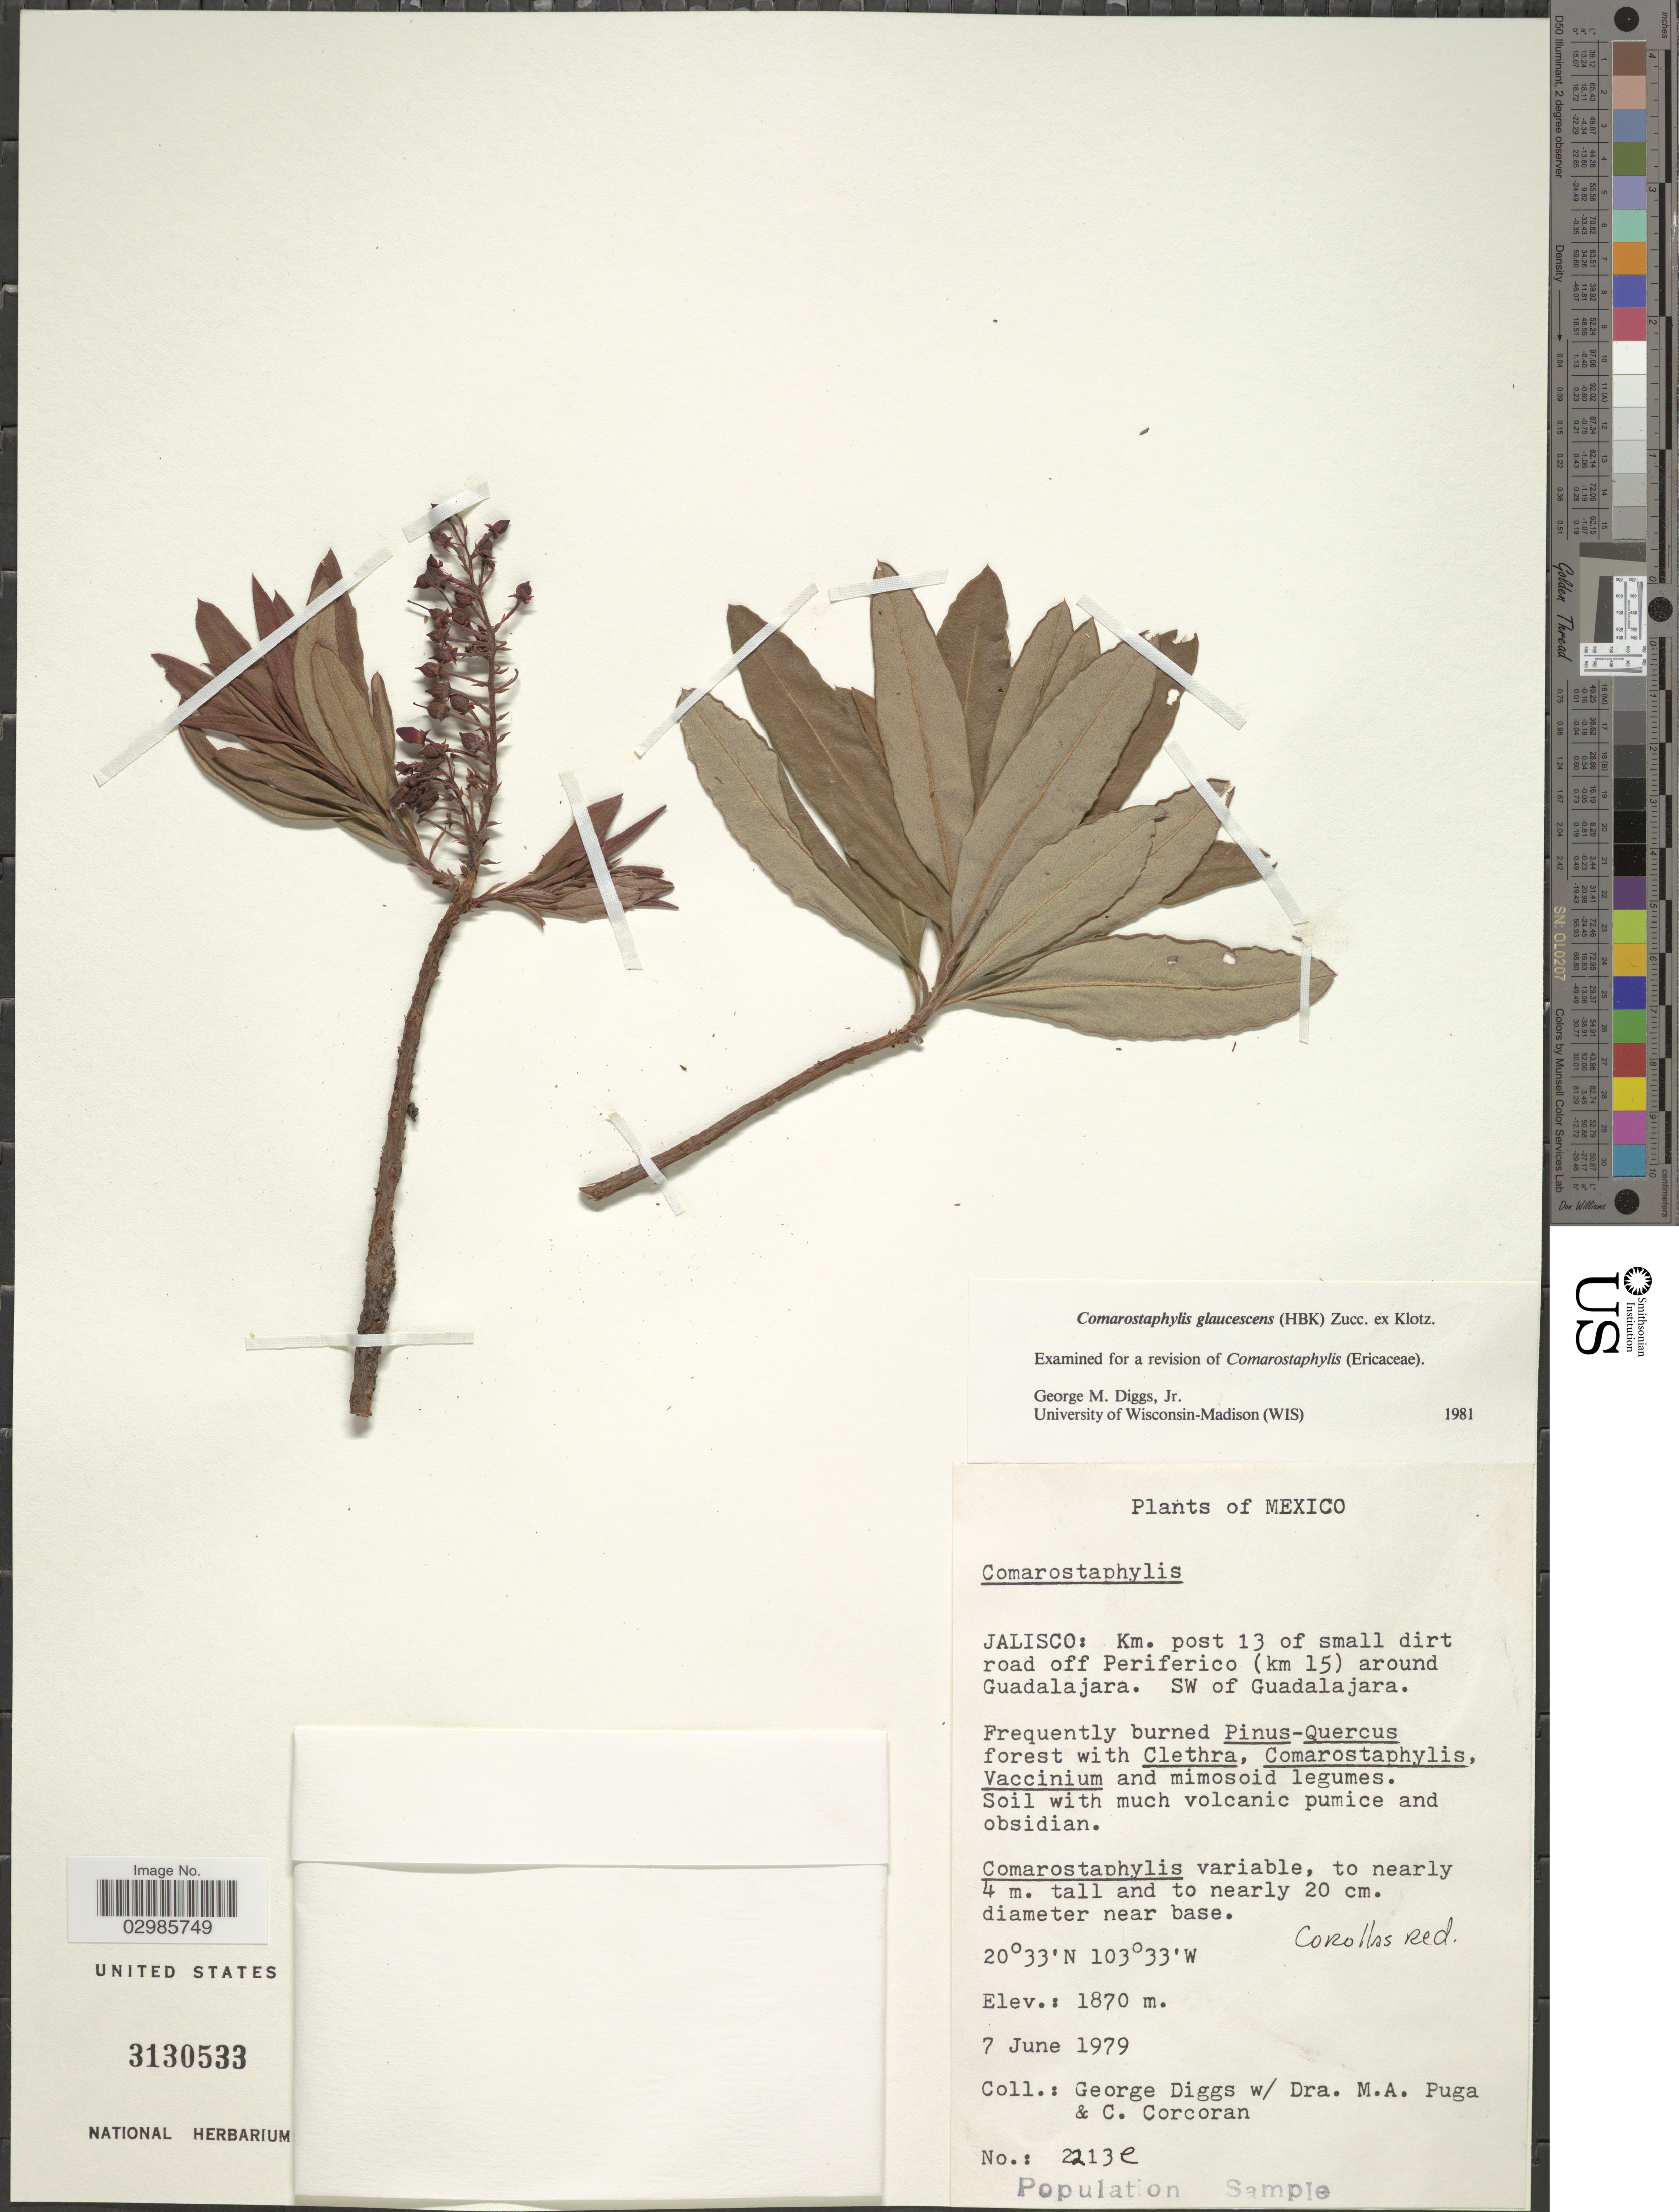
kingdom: Plantae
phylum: Tracheophyta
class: Magnoliopsida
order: Ericales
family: Ericaceae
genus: Comarostaphylis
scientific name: Comarostaphylis glaucescens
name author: (Kunth) Zucc. ex Klotzsch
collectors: G. Diggs, D. Puga & C. Corcoran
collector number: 2213e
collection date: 1979-06-07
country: Mexico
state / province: Jalisco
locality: Km. post 13 of small dirt road off Periferico (km 15) around Guadalajara, SW of Guadalajara.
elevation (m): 1870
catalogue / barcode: US 3130533